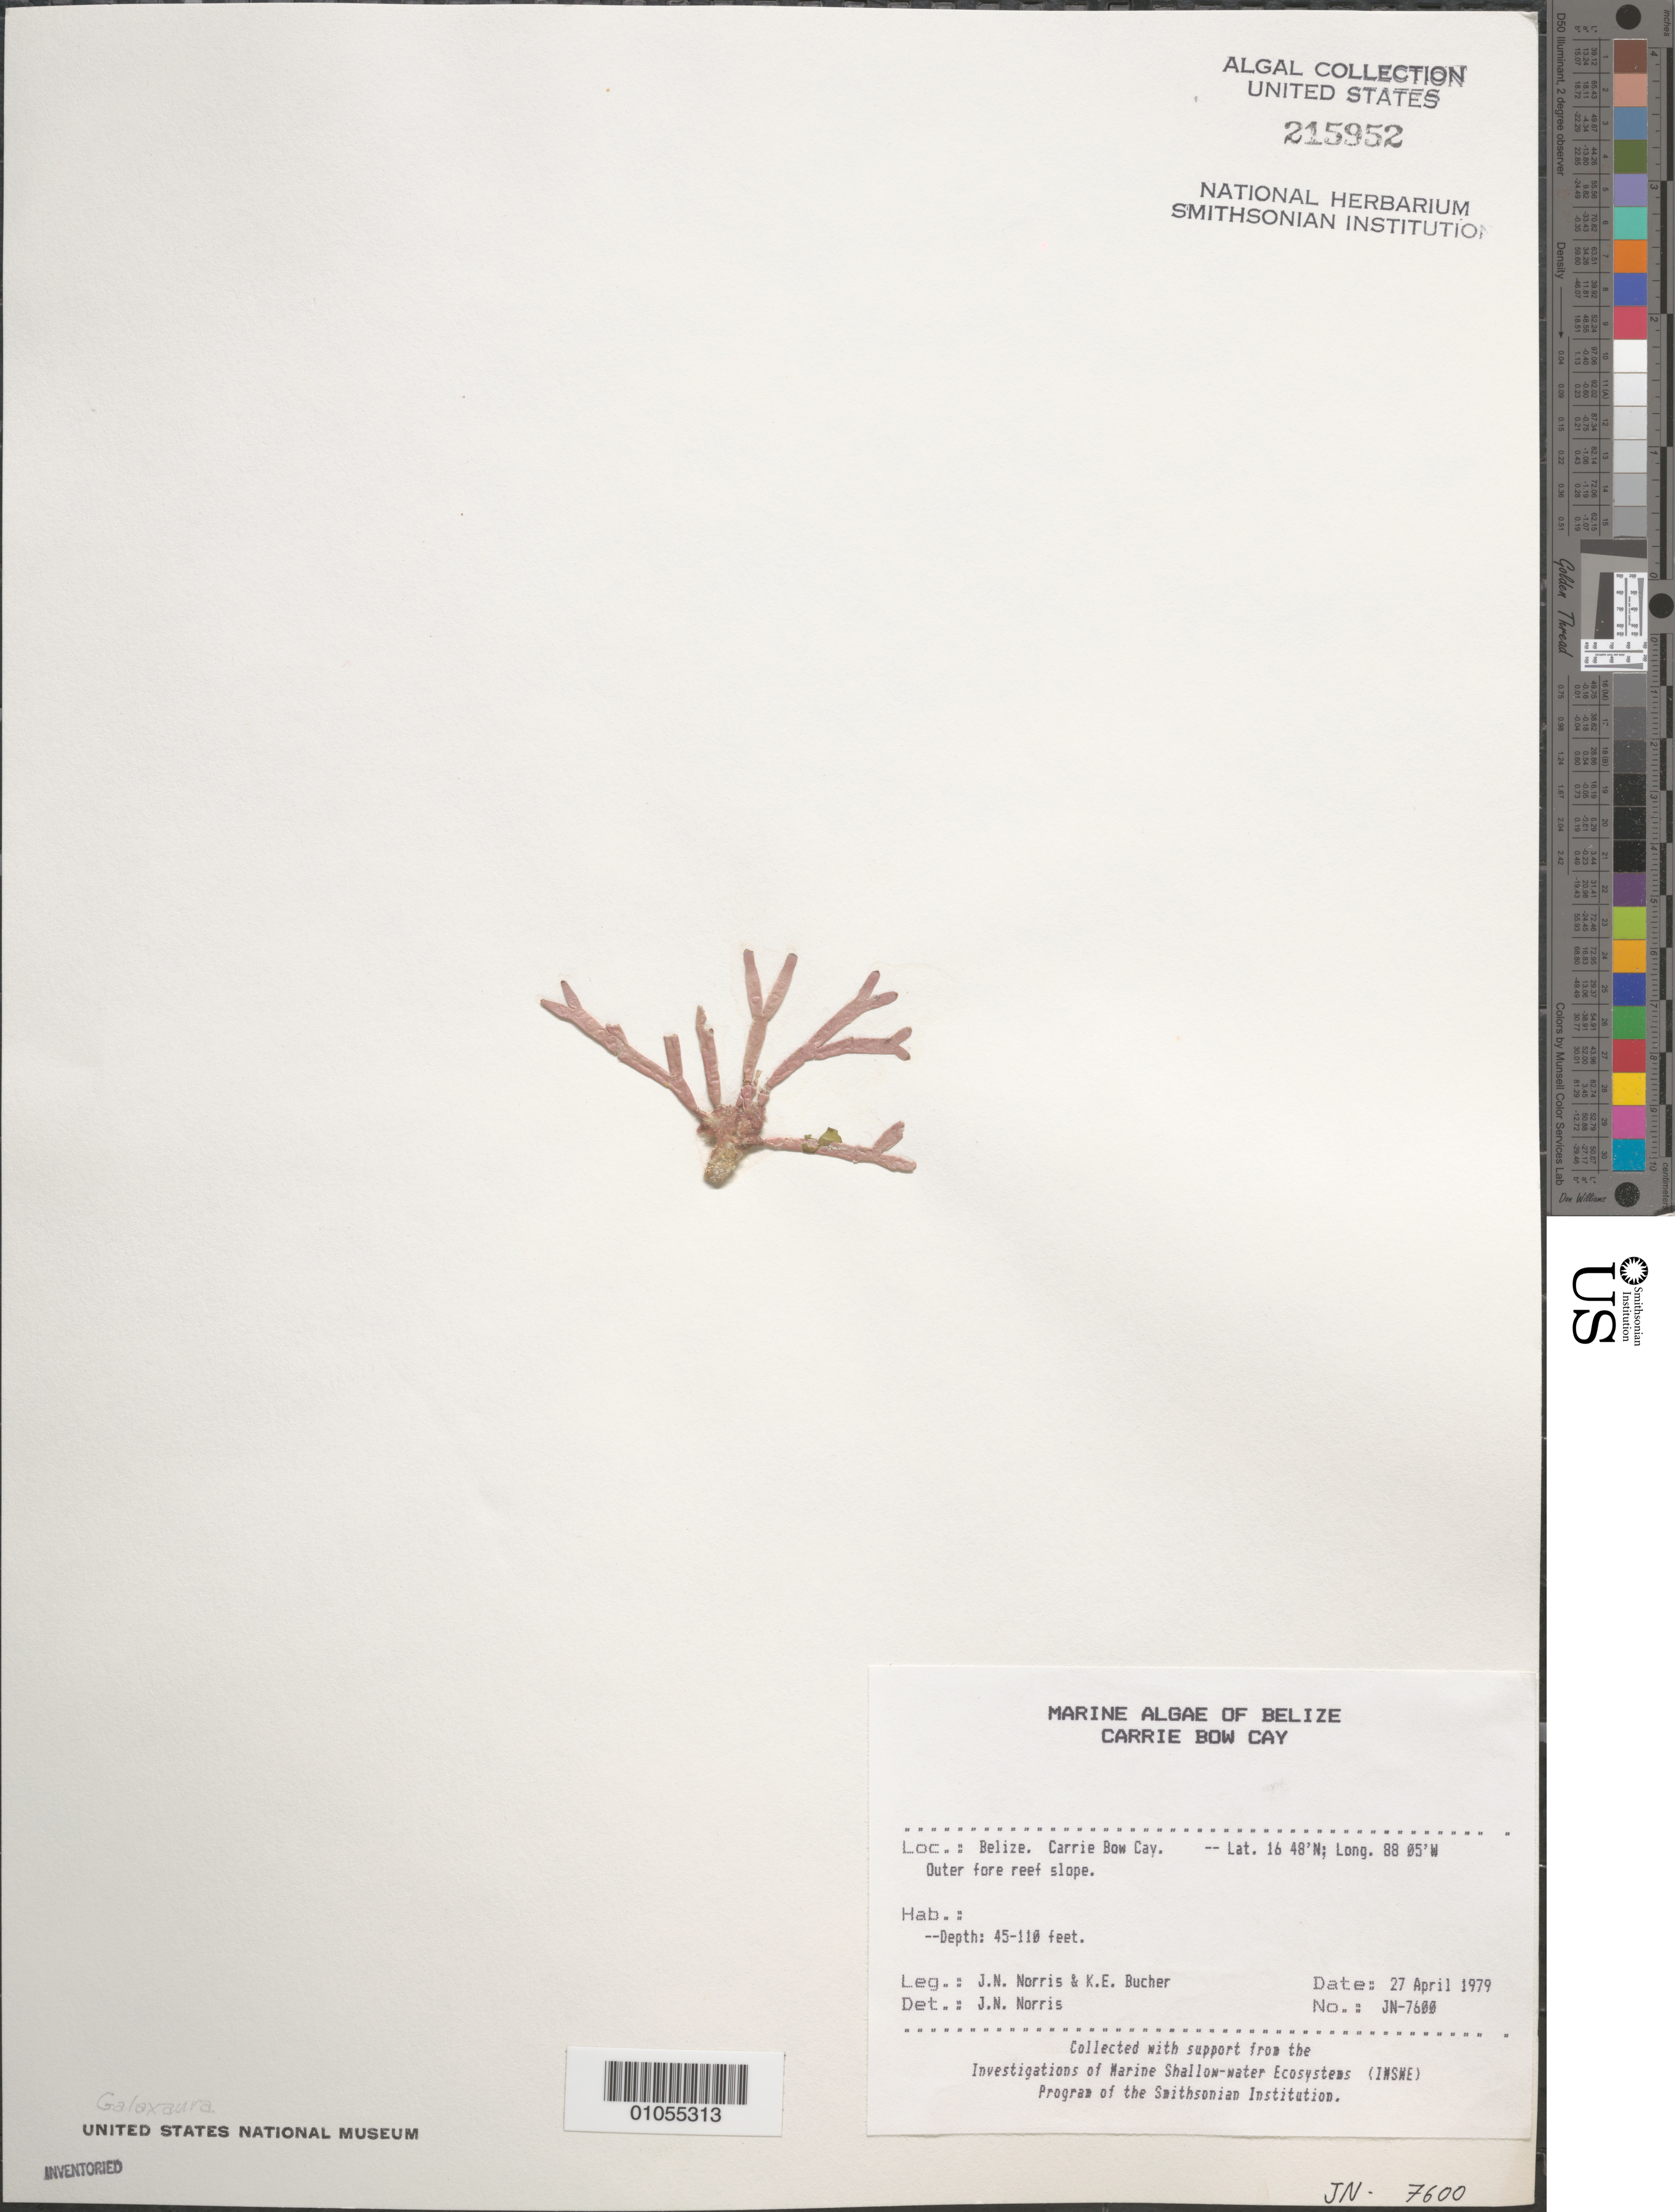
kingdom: Plantae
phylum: Rhodophyta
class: Florideophyceae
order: Nemaliales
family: Galaxauraceae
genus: Galaxaura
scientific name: Galaxaura sp.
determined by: Norris, James N.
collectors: J. N. Norris & K. E. Bucher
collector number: JN-7600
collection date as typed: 27 Apr 1979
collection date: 1979-04-27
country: Belize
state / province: Stann Creek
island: Carrie Bow Cay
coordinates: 16 48'N, 88 05'W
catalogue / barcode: US 215952